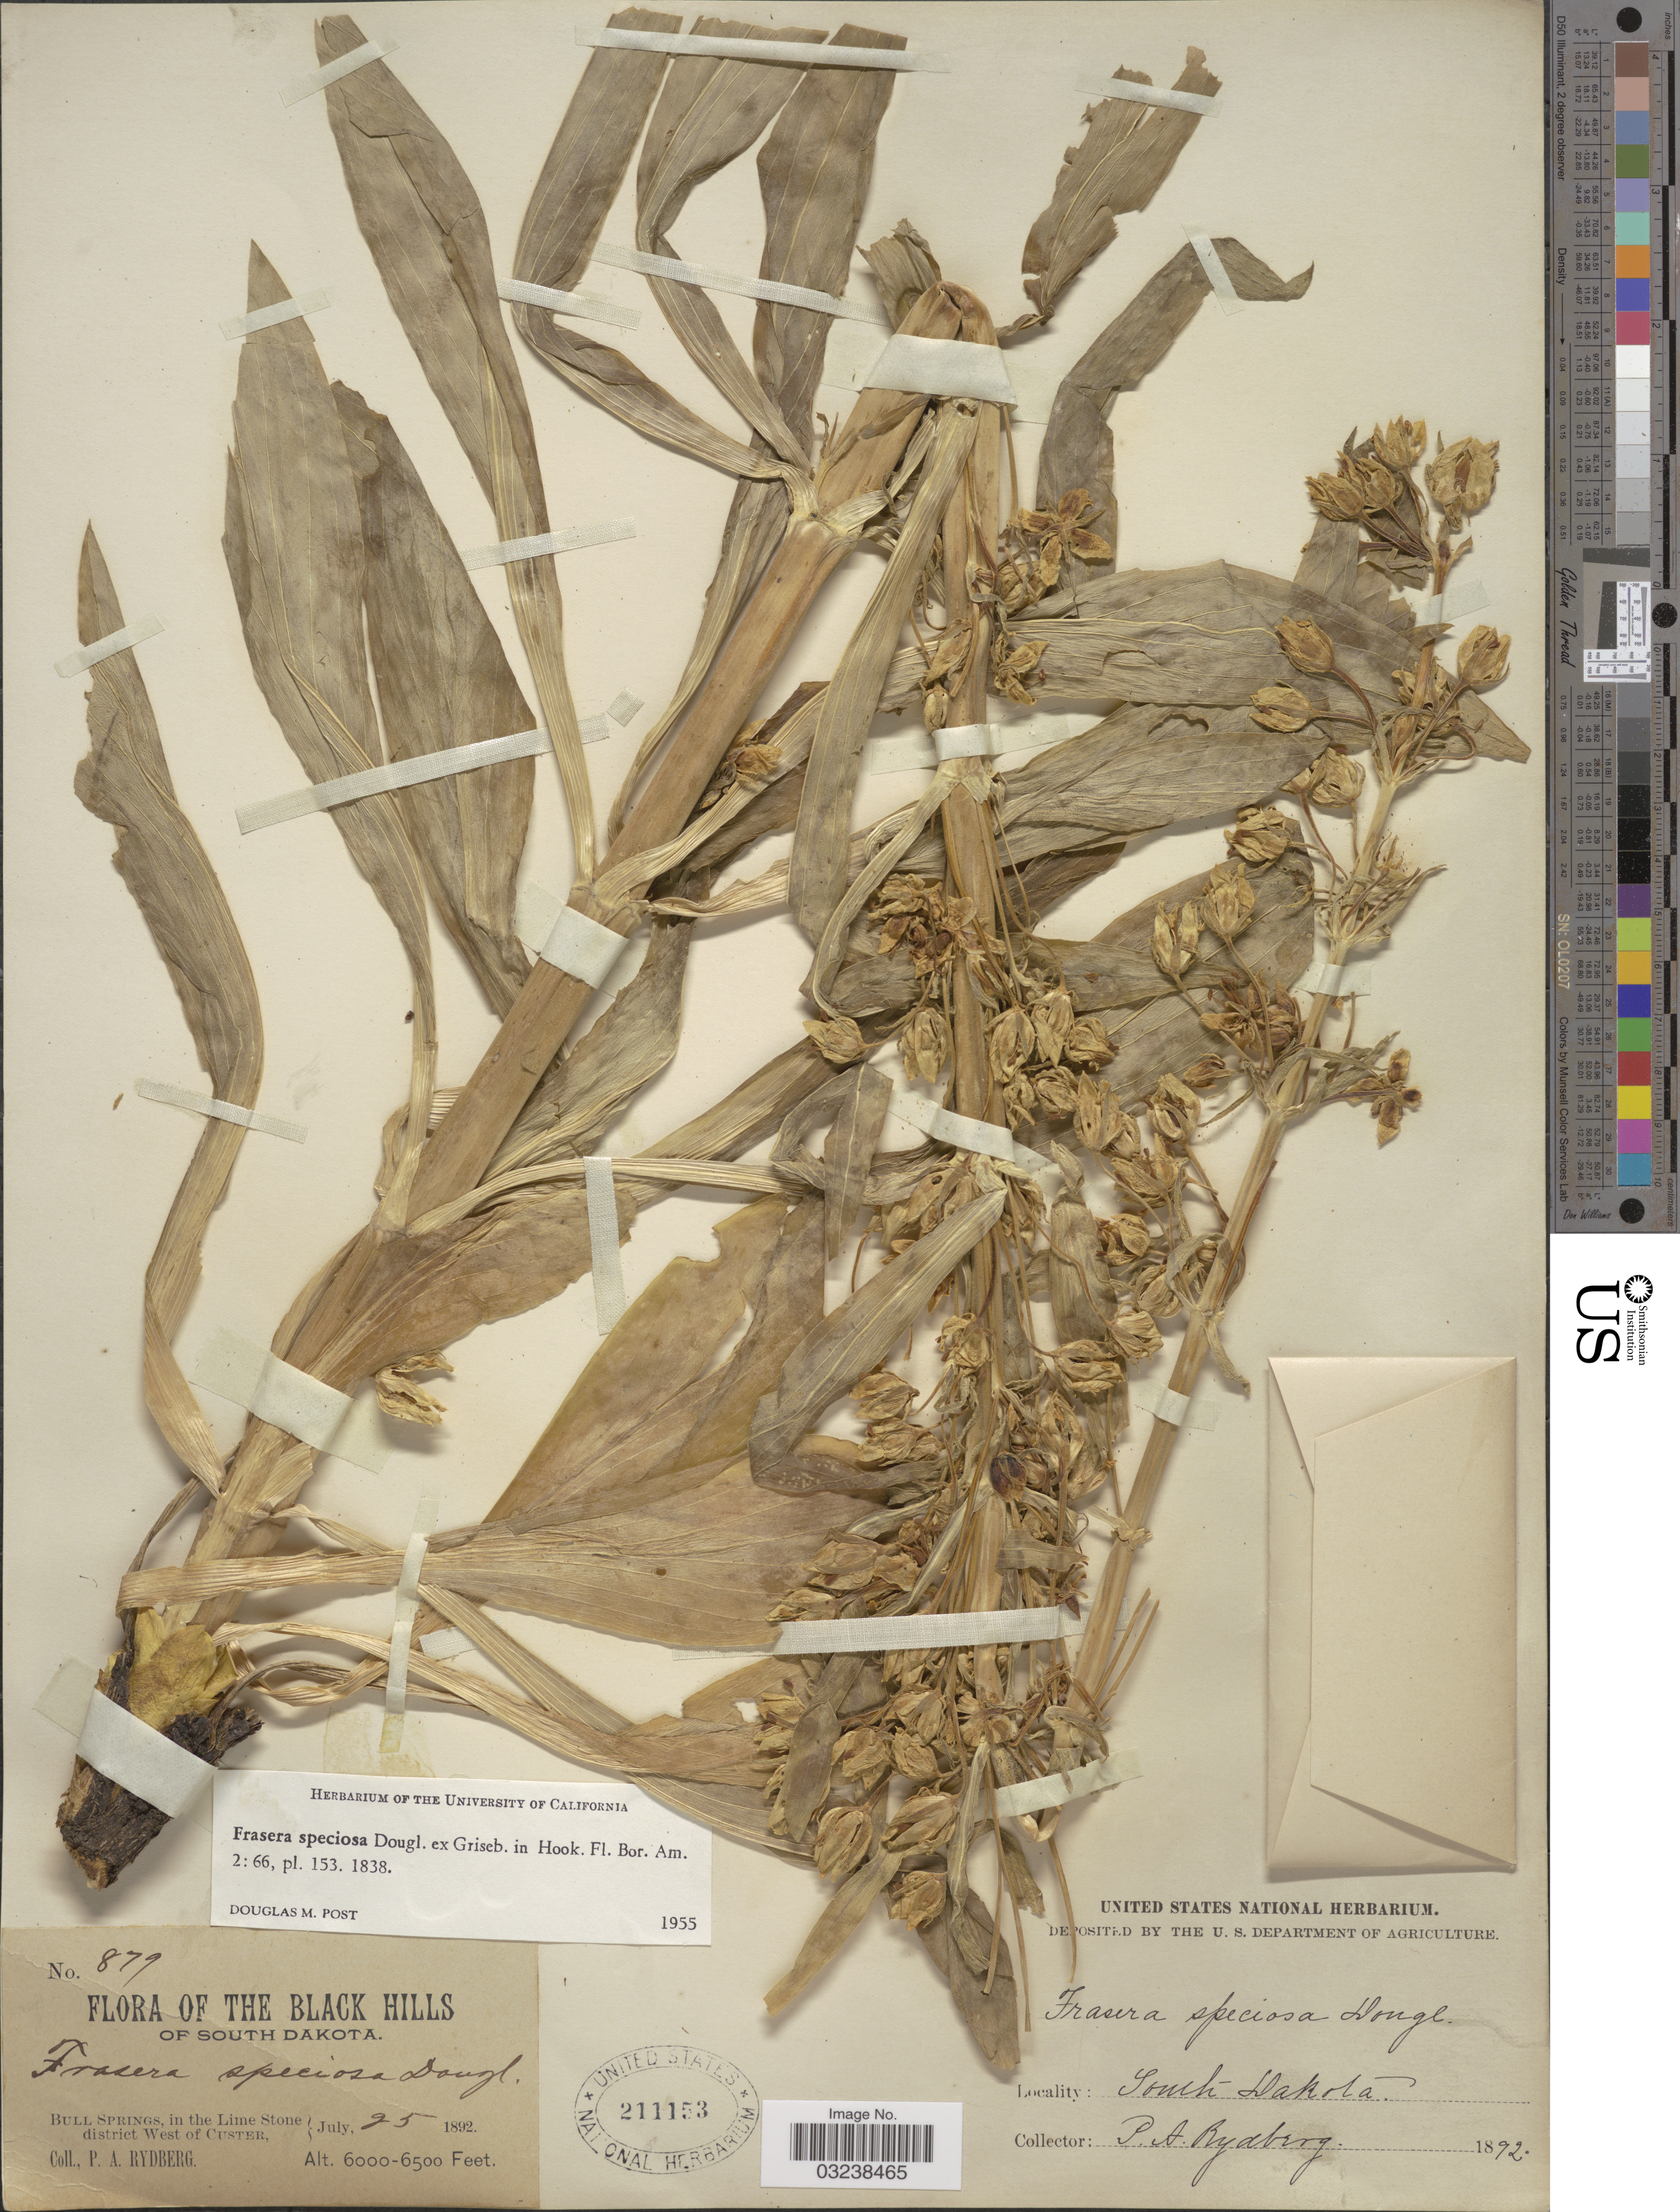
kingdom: Plantae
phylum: Tracheophyta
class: Magnoliopsida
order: Gentianales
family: Gentianaceae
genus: Swertia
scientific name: Swertia radiata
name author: (Kellogg) Kuntze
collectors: P. A. Rydberg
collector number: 879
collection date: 1892-07-25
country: United States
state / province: South Dakota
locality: The Black Hills. Bull Springs, in the Lime Stone district West of Custer.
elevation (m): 1829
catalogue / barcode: US 211153